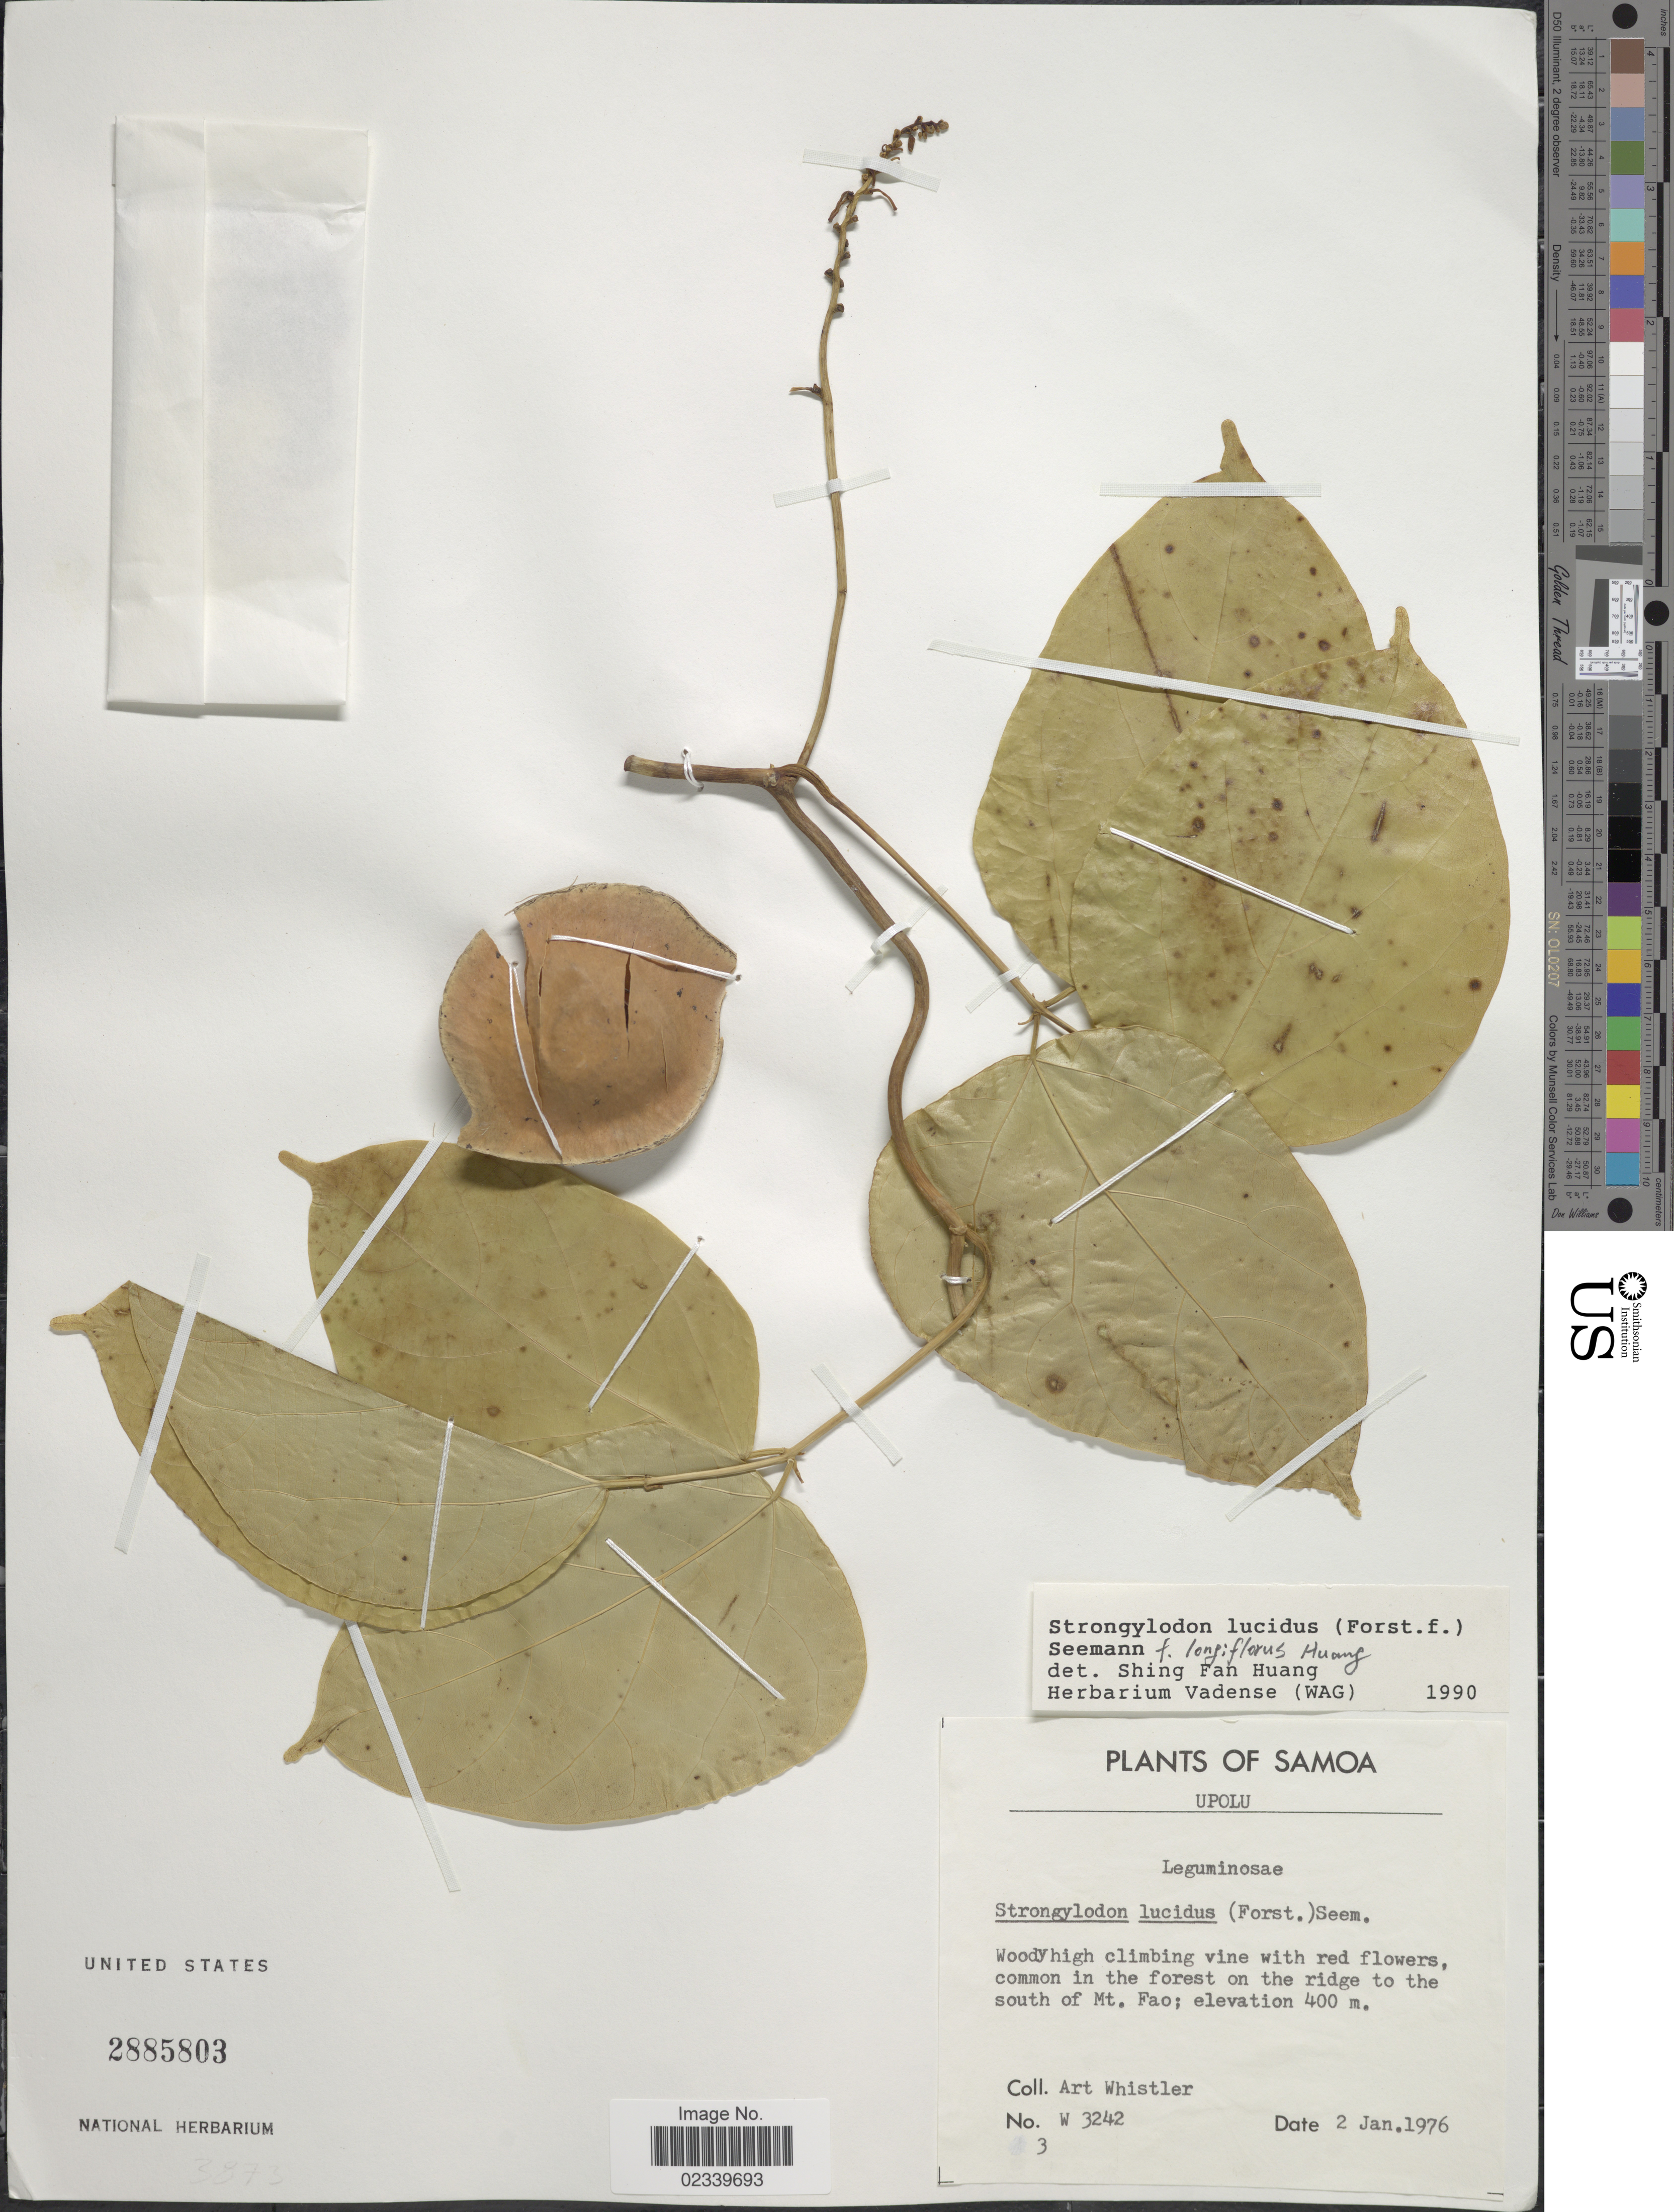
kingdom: Plantae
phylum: Tracheophyta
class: Magnoliopsida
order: Fabales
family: Fabaceae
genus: Strongylodon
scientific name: Strongylodon lucidus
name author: (G. Forst.) Seem.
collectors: A. Whistler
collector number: W 3242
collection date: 1976-01-02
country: Samoa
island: Upolu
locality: Upolu, in the forest on the ridge to the south of Mt, Fao.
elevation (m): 400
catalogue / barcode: US 2885803